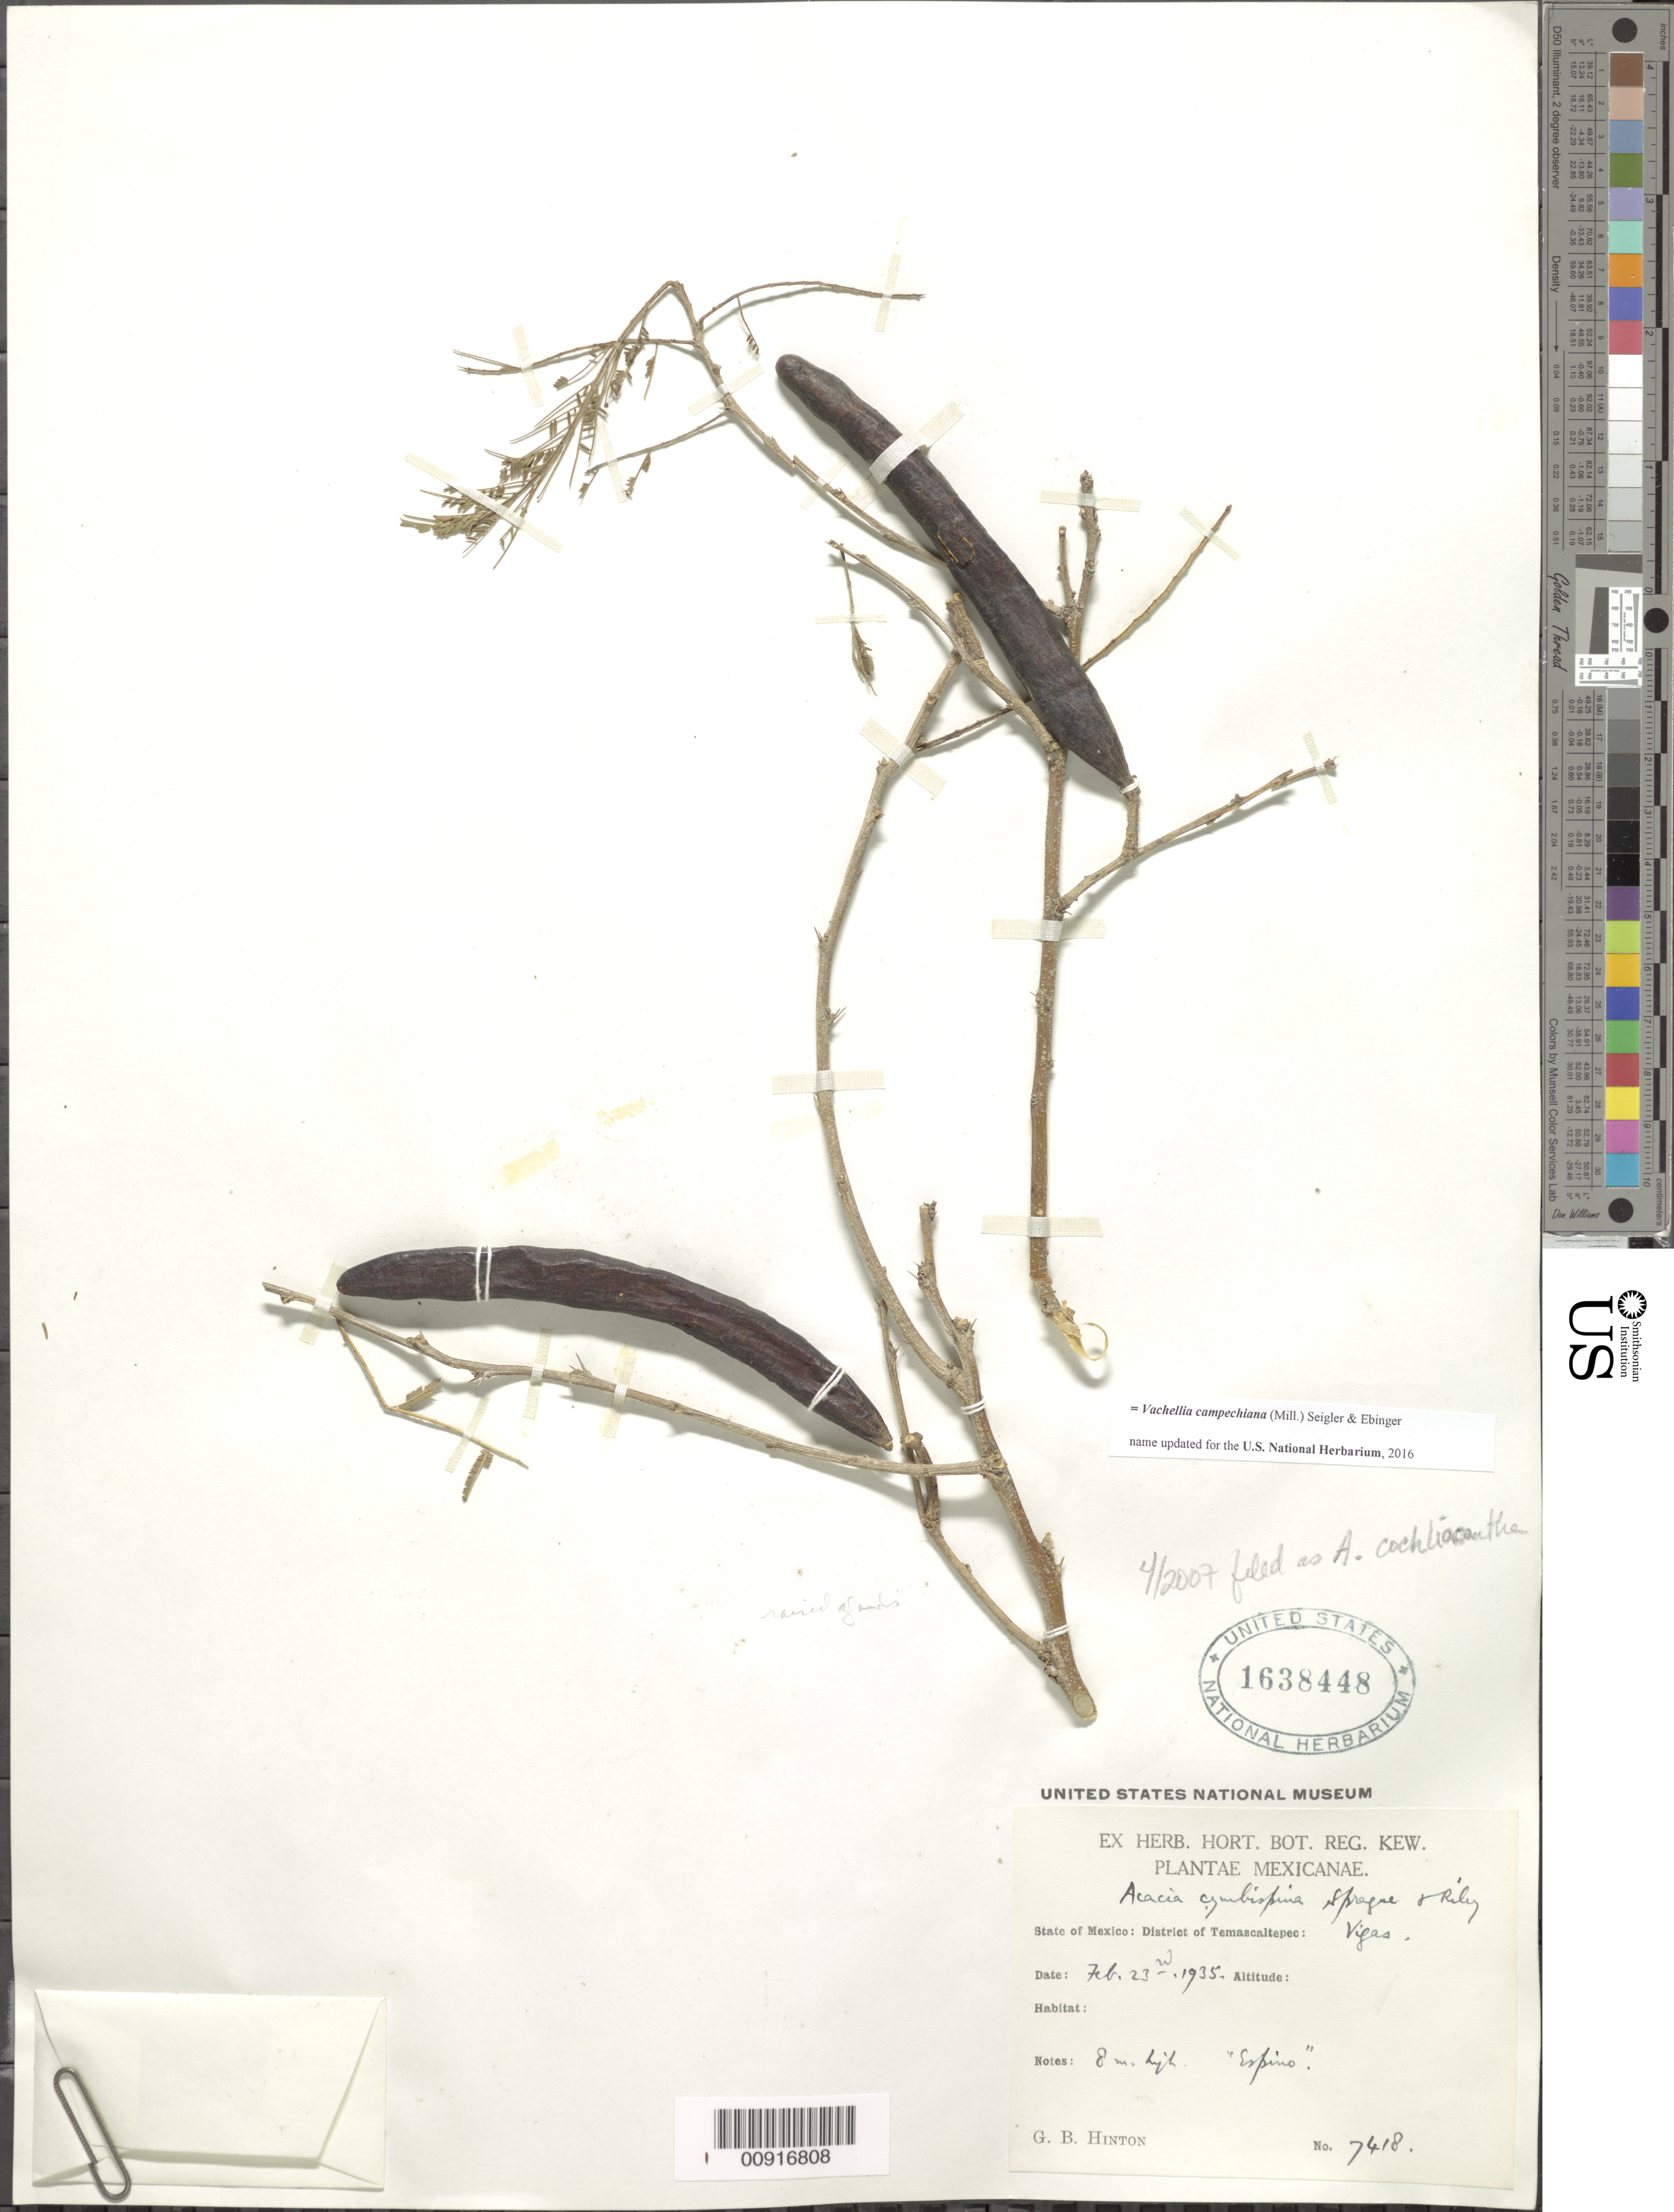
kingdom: Plantae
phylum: Tracheophyta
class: Magnoliopsida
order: Fabales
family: Fabaceae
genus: Vachellia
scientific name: Vachellia campechiana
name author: (Mill.) Seigler & Ebinger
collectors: G. B. Hinton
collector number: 7418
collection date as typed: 23 Feb 1935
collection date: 1935-02-23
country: Mexico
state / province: México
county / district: Temascaltepec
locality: State of Mexico: District of Temascaltepec: Vigas.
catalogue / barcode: US 1638448